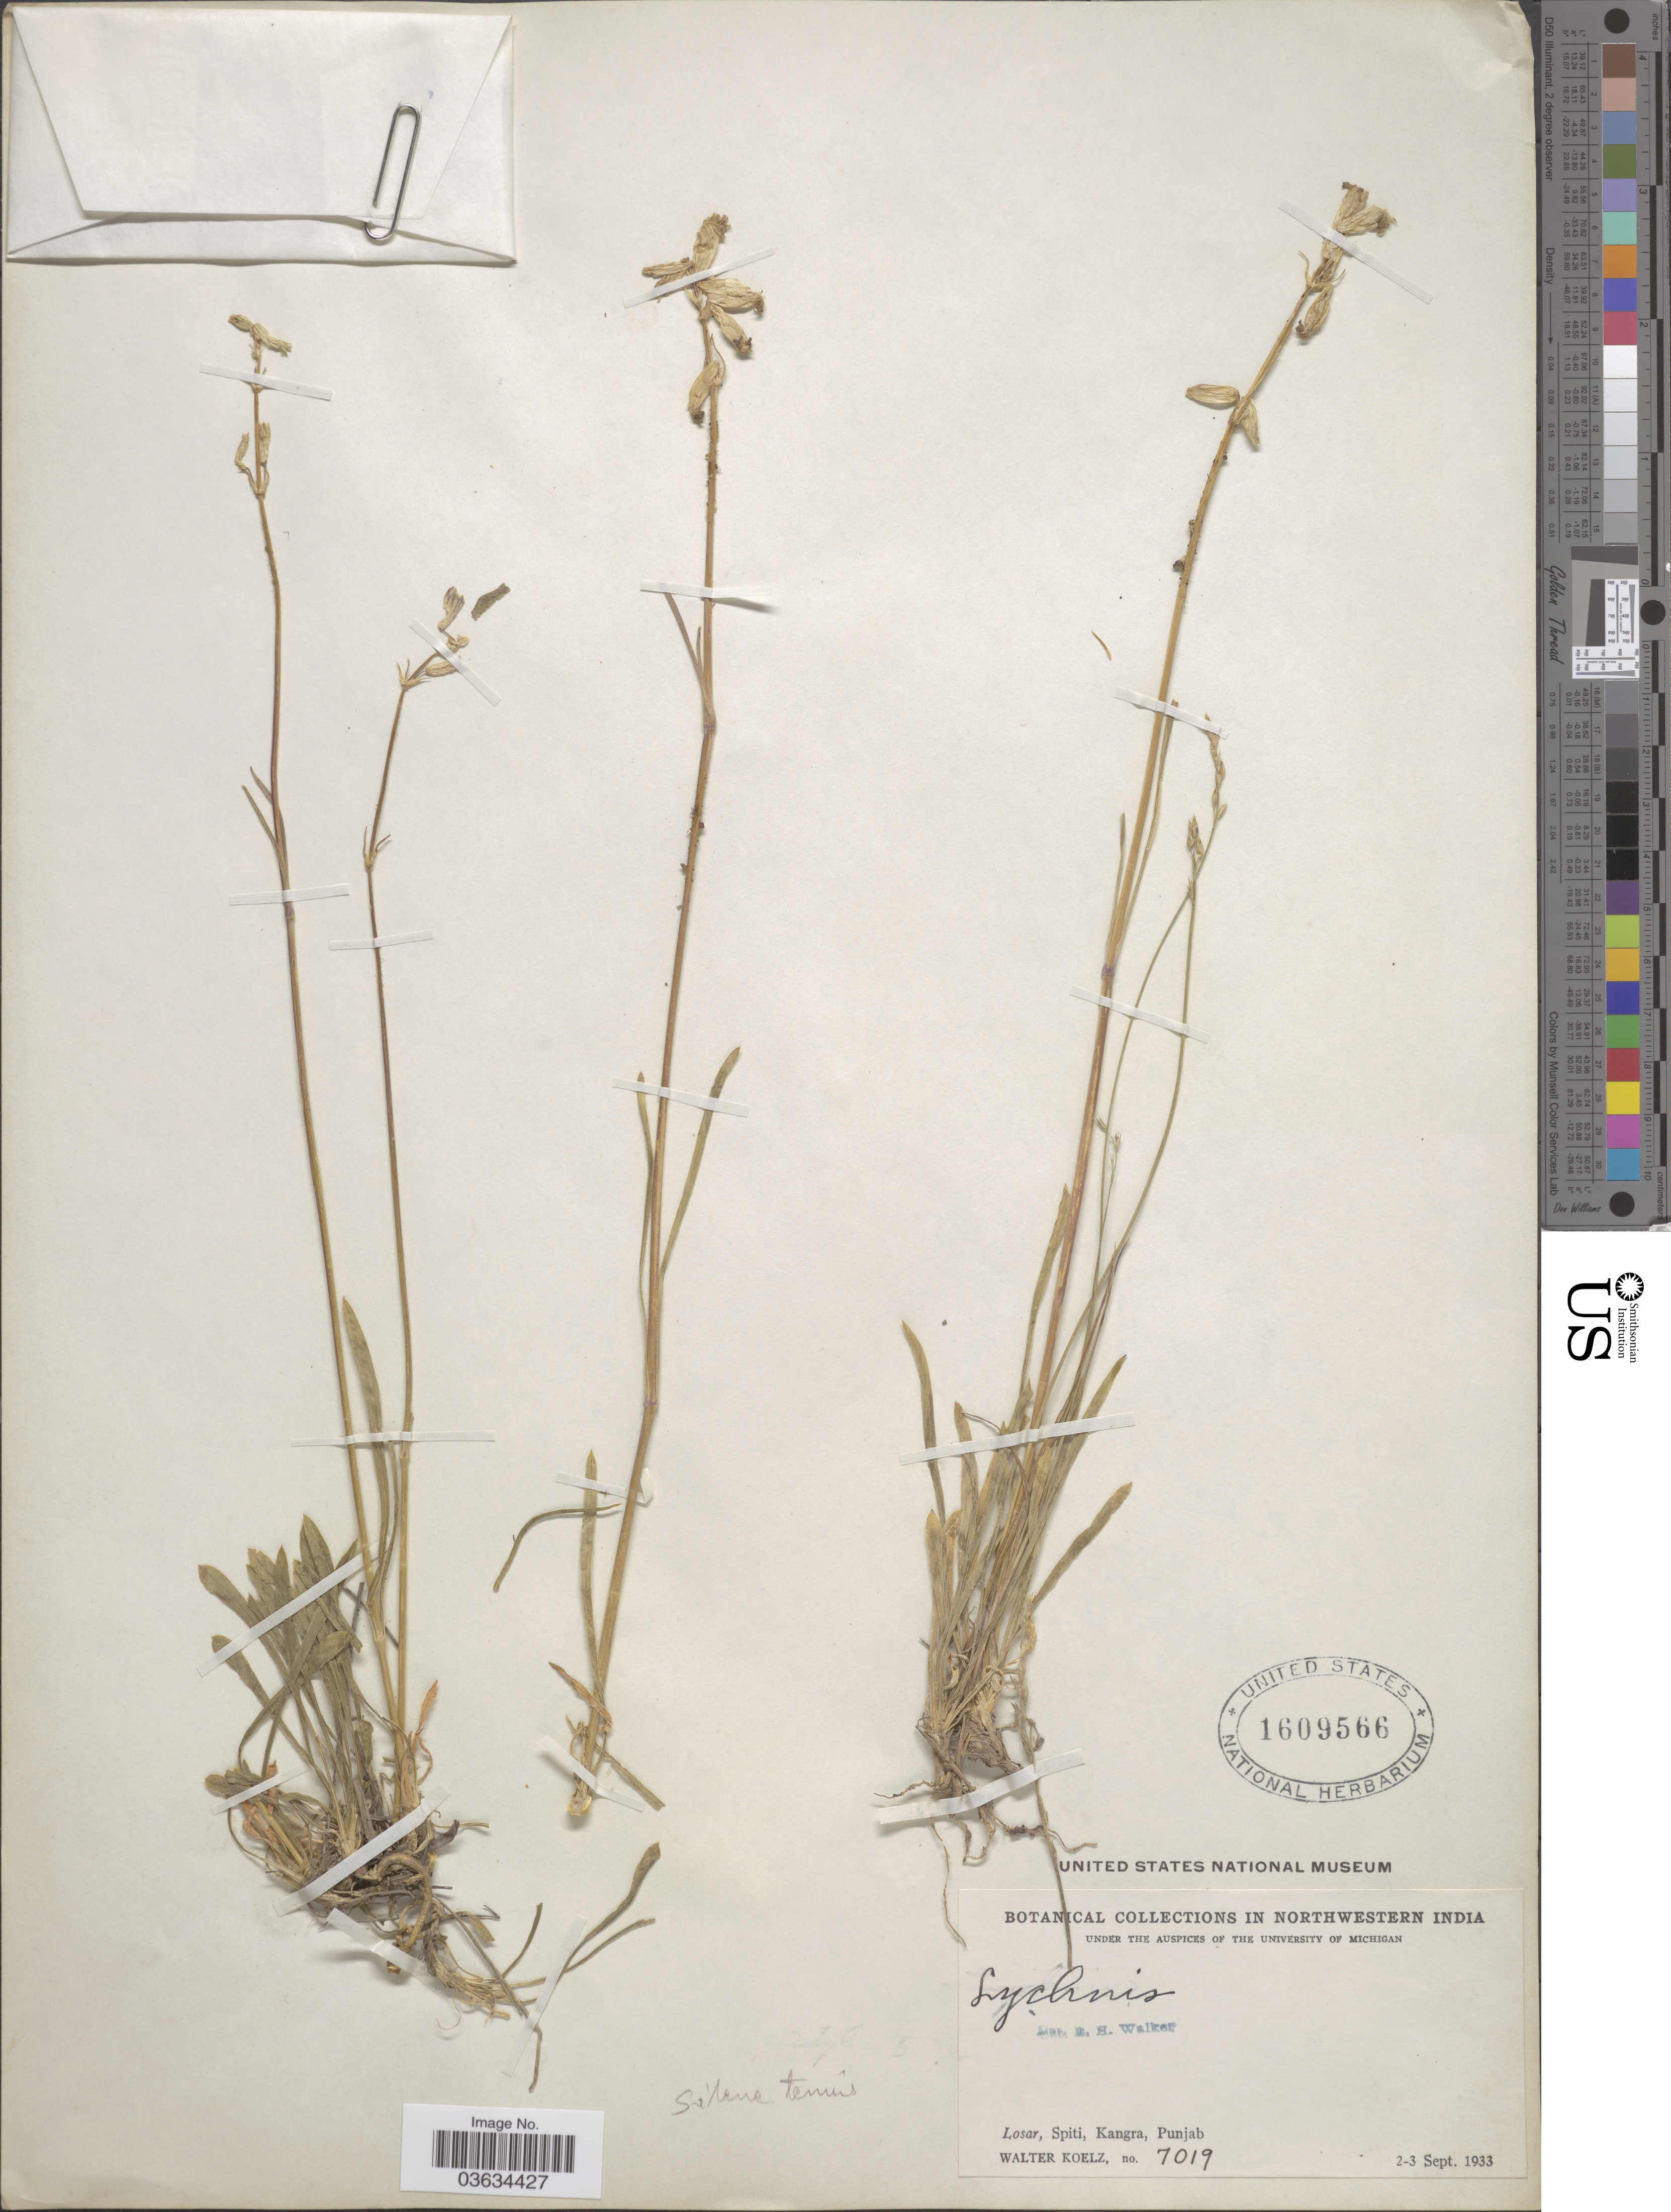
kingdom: Plantae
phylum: Tracheophyta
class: Magnoliopsida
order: Caryophyllales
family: Caryophyllaceae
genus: Silene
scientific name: Silene tenuis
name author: Willd.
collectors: W. N. Koelz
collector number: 7019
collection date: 1933-09-02/1933-09-03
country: India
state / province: Punjab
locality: Northwestern India. Losar, Spiti, Kangra.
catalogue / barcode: US 1609566